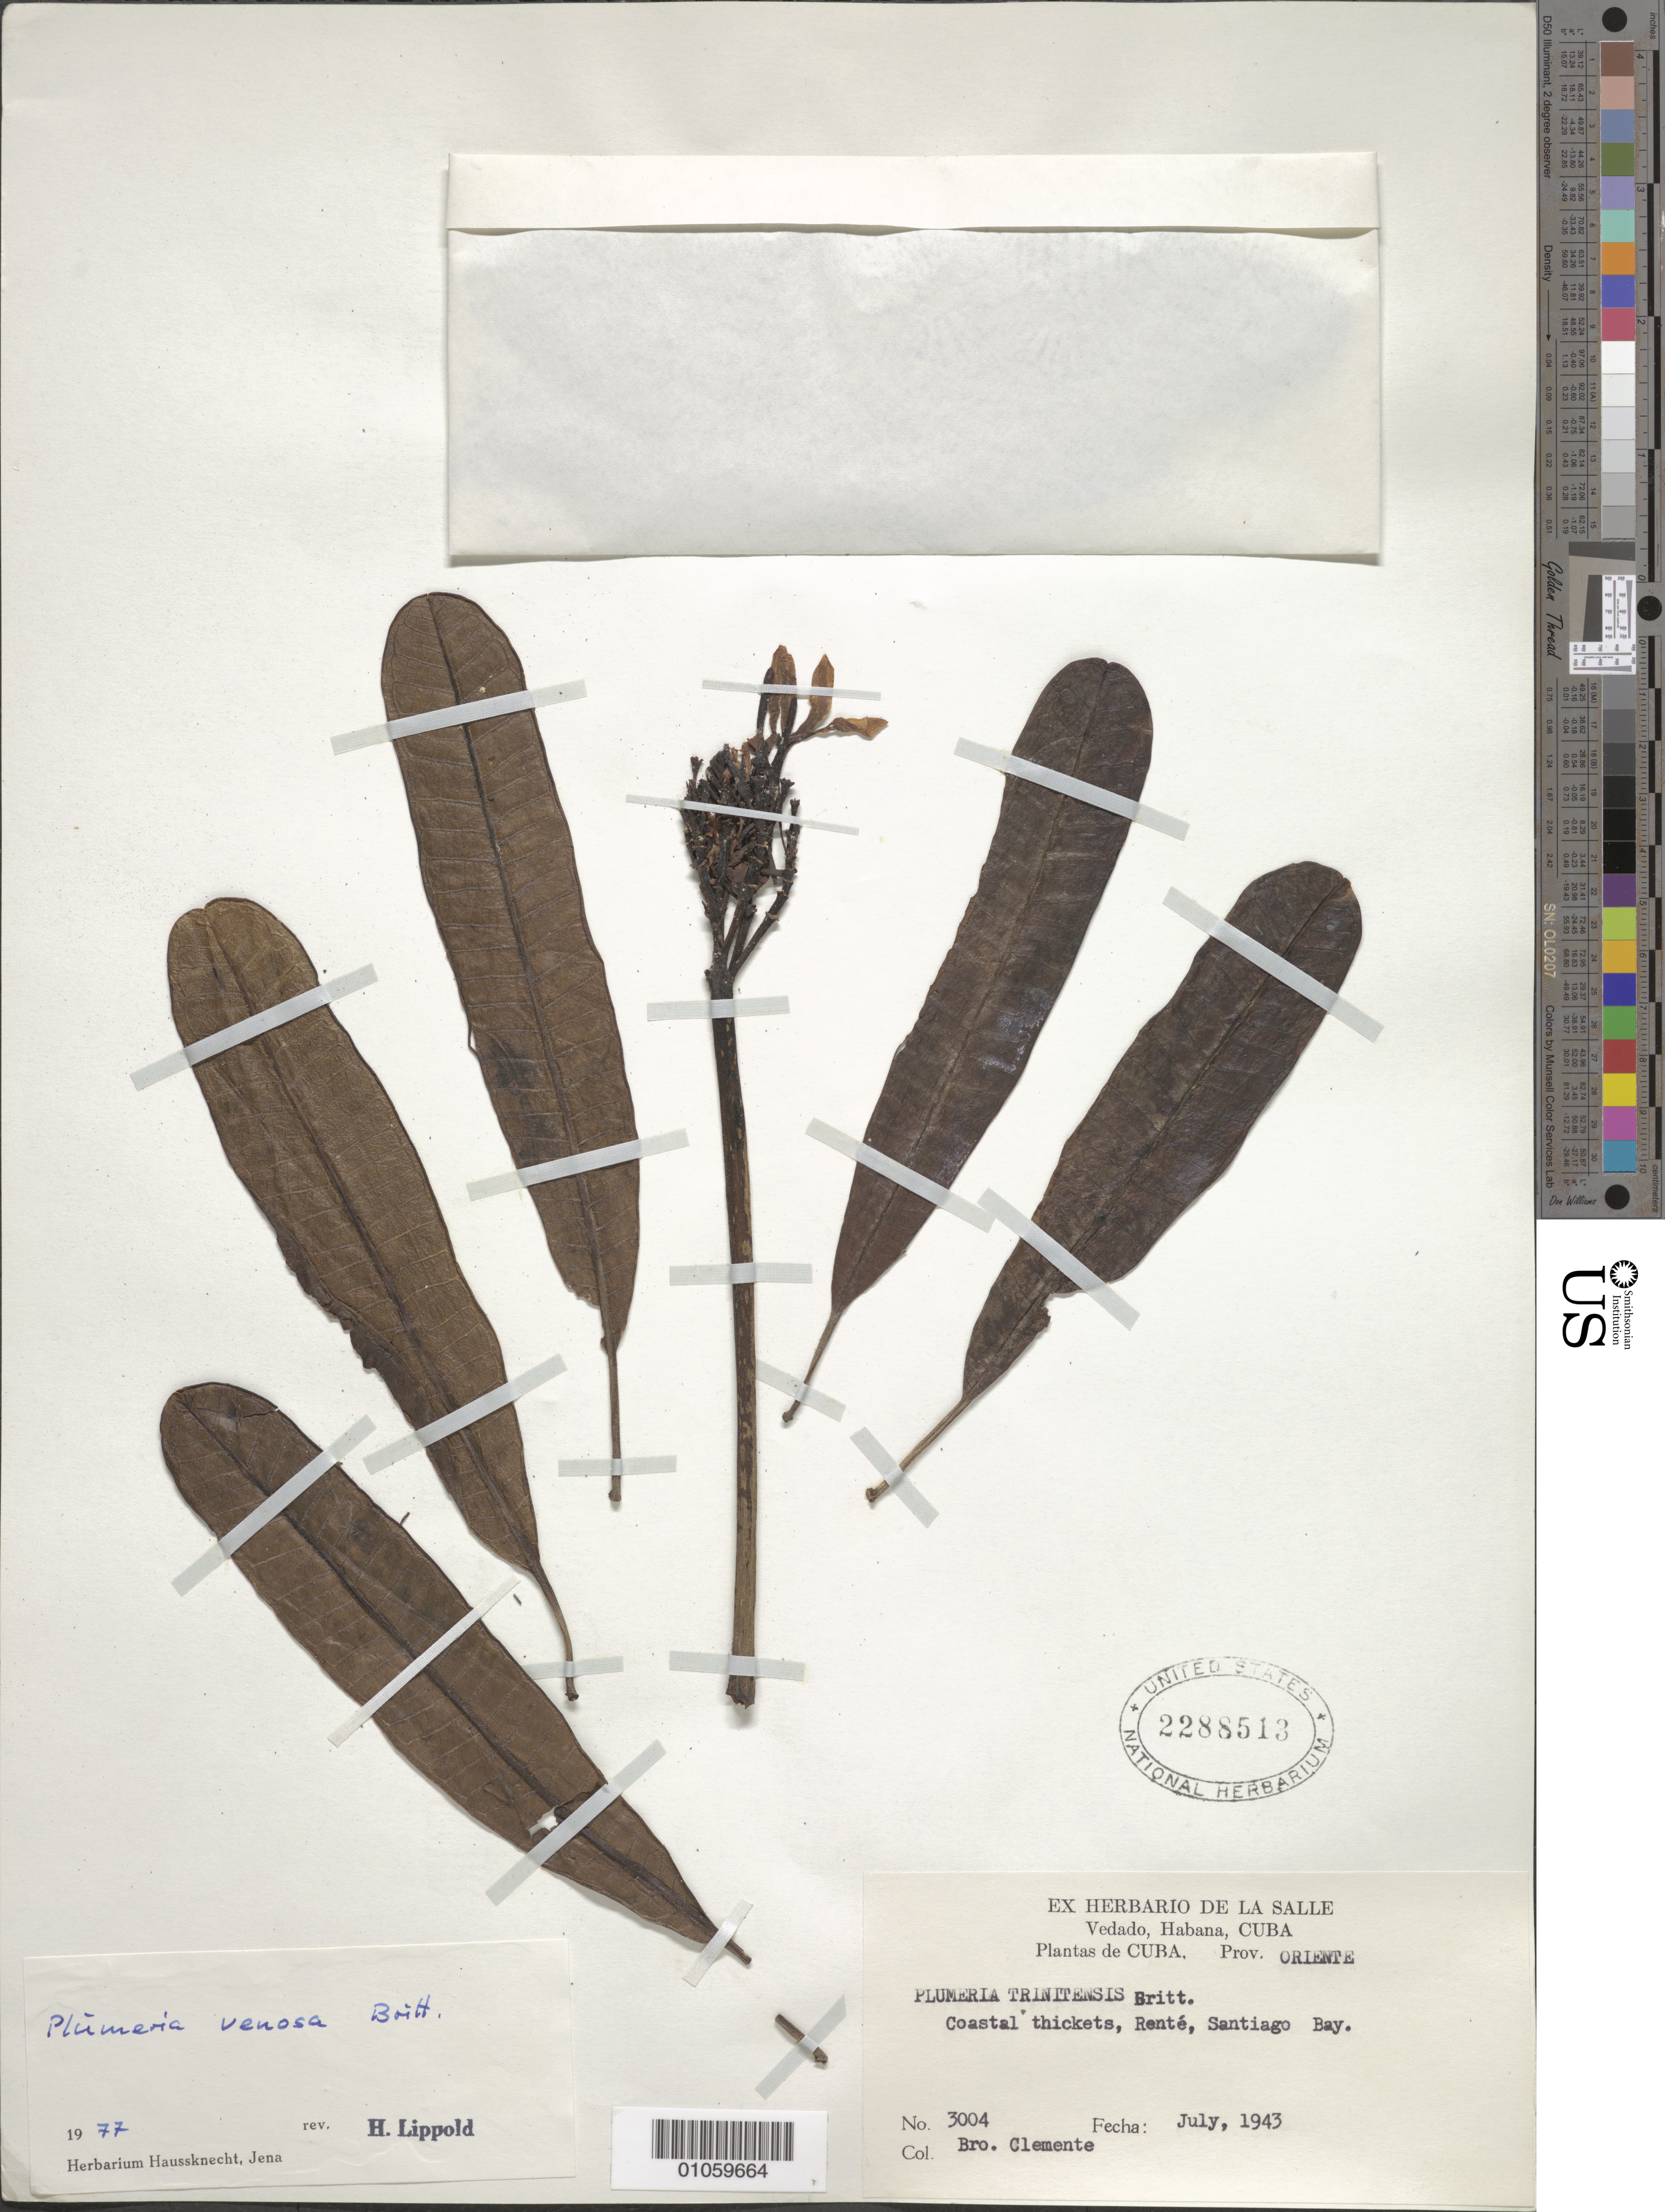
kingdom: Plantae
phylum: Tracheophyta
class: Magnoliopsida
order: Gentianales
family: Apocynaceae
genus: Plumeria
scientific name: Plumeria trinitensis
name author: Britton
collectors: Bro. Clemente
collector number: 3004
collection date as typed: Jul 1943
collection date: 1943-07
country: Cuba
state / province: Santiago de Cuba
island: Cuba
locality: Renté, Santiago Bay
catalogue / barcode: US 2288513